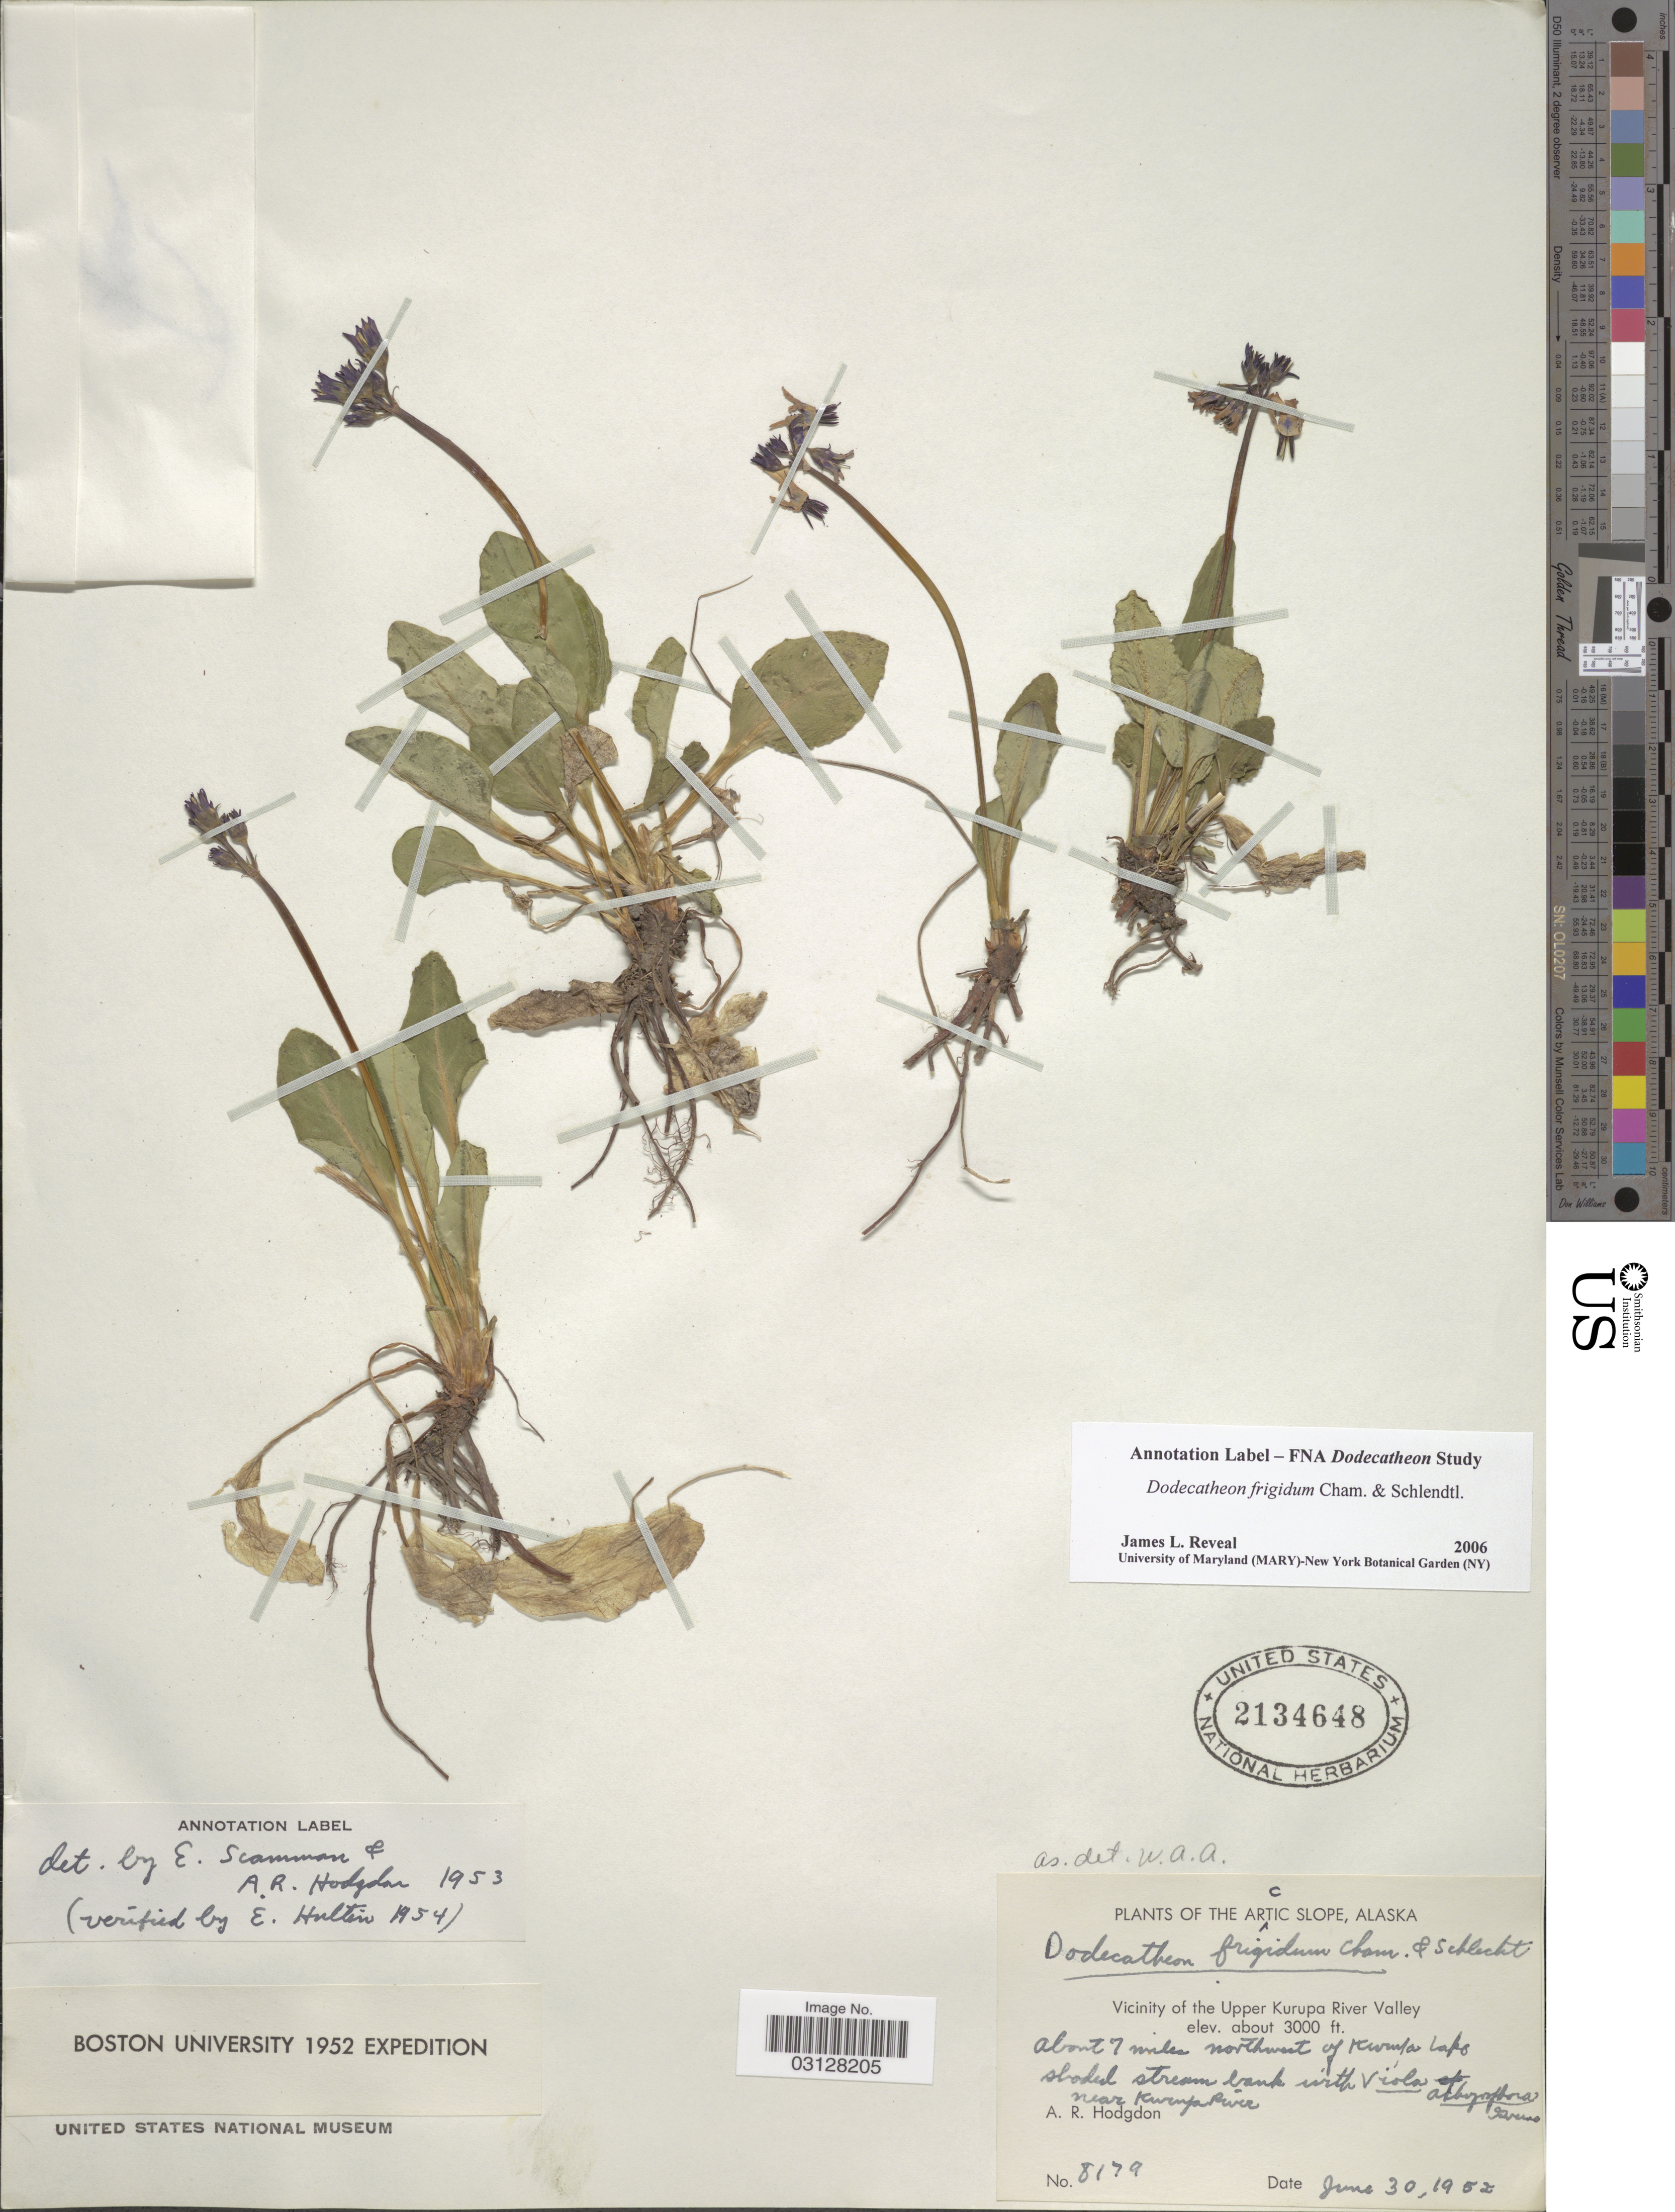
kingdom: Plantae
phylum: Tracheophyta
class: Magnoliopsida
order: Ericales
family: Primulaceae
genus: Dodecatheon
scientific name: Dodecatheon frigidum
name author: Cham. & Schltdl.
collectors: A. R. Hodgdon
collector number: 817a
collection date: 1952-06-30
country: United States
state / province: Alaska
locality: Arctic Slope, Alaska. Vicinity of the Upper Kurupa River Valley. About 7 miles northwest of Kurupa Lake.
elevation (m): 914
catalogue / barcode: US 2134648